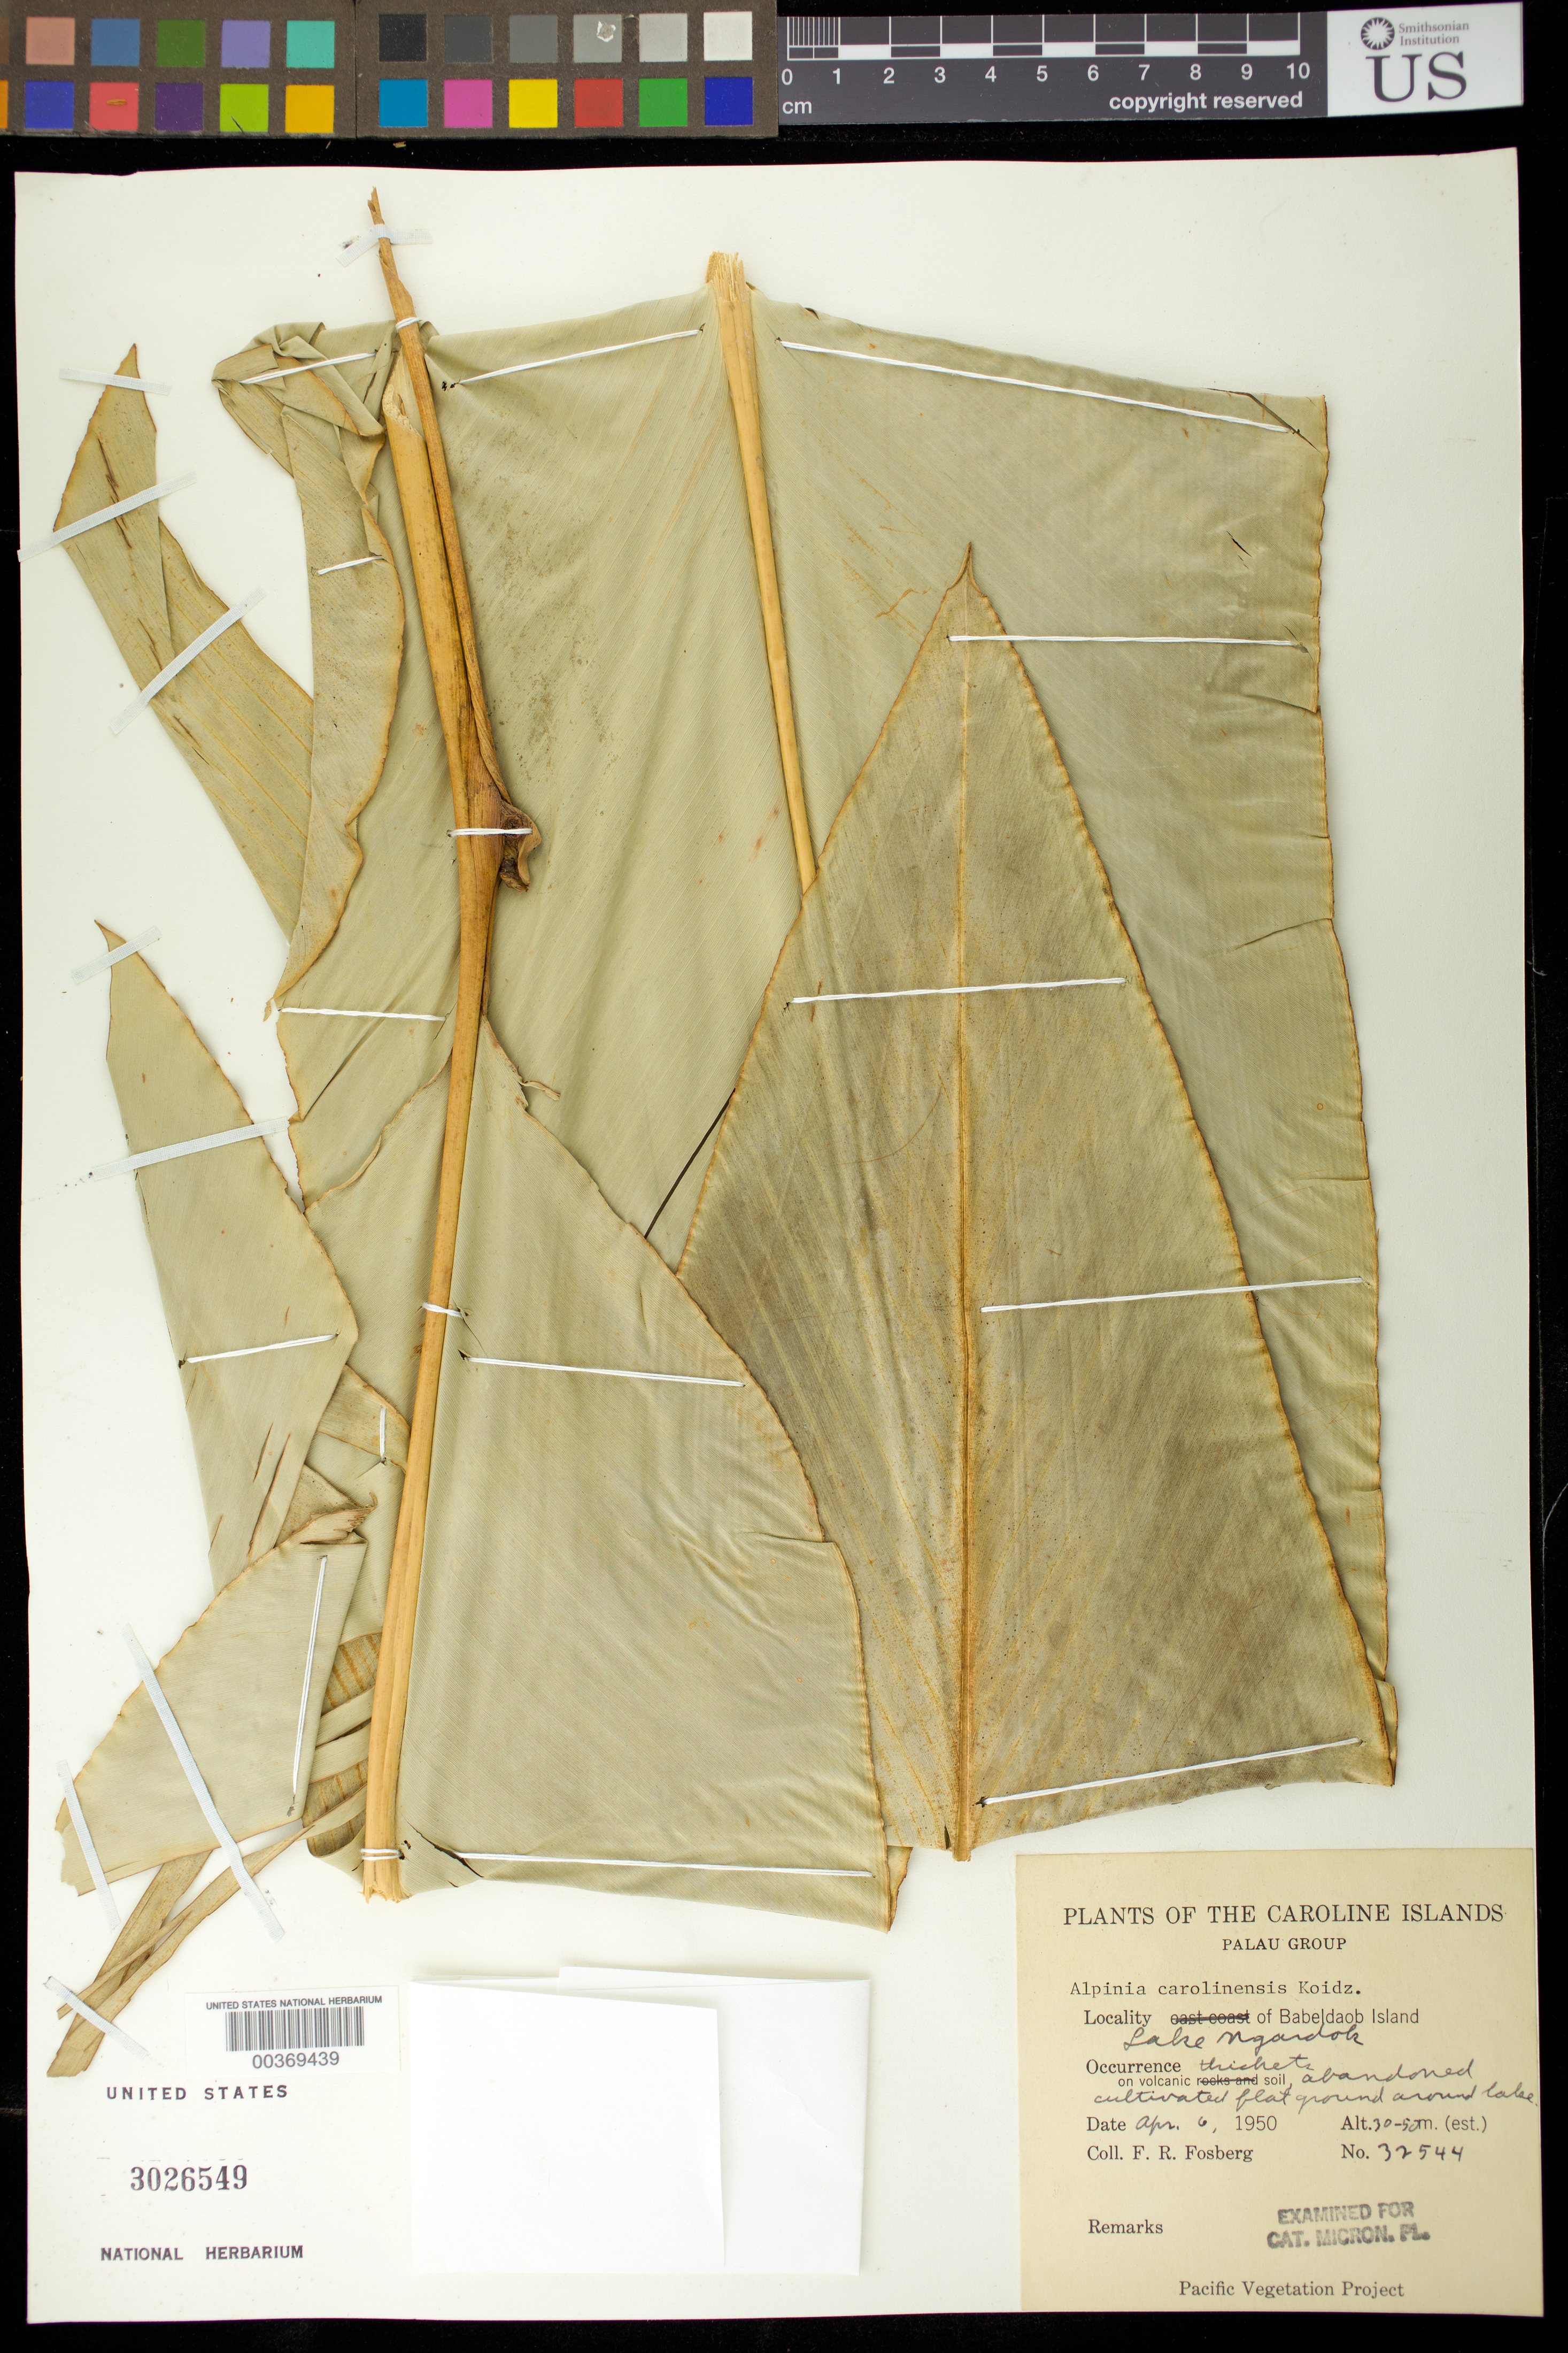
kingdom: Plantae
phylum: Tracheophyta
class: Liliopsida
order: Zingiberales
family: Zingiberaceae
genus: Alpinia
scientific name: Alpinia carolinensis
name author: Koidz.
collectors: F. R. Fosberg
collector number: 32544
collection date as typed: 06 Apr 1950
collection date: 1950-04-06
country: Palau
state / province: Melekeok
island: Babeldaob [Babelthuap]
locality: Lake Ngardok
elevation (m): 30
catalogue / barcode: US 3026549